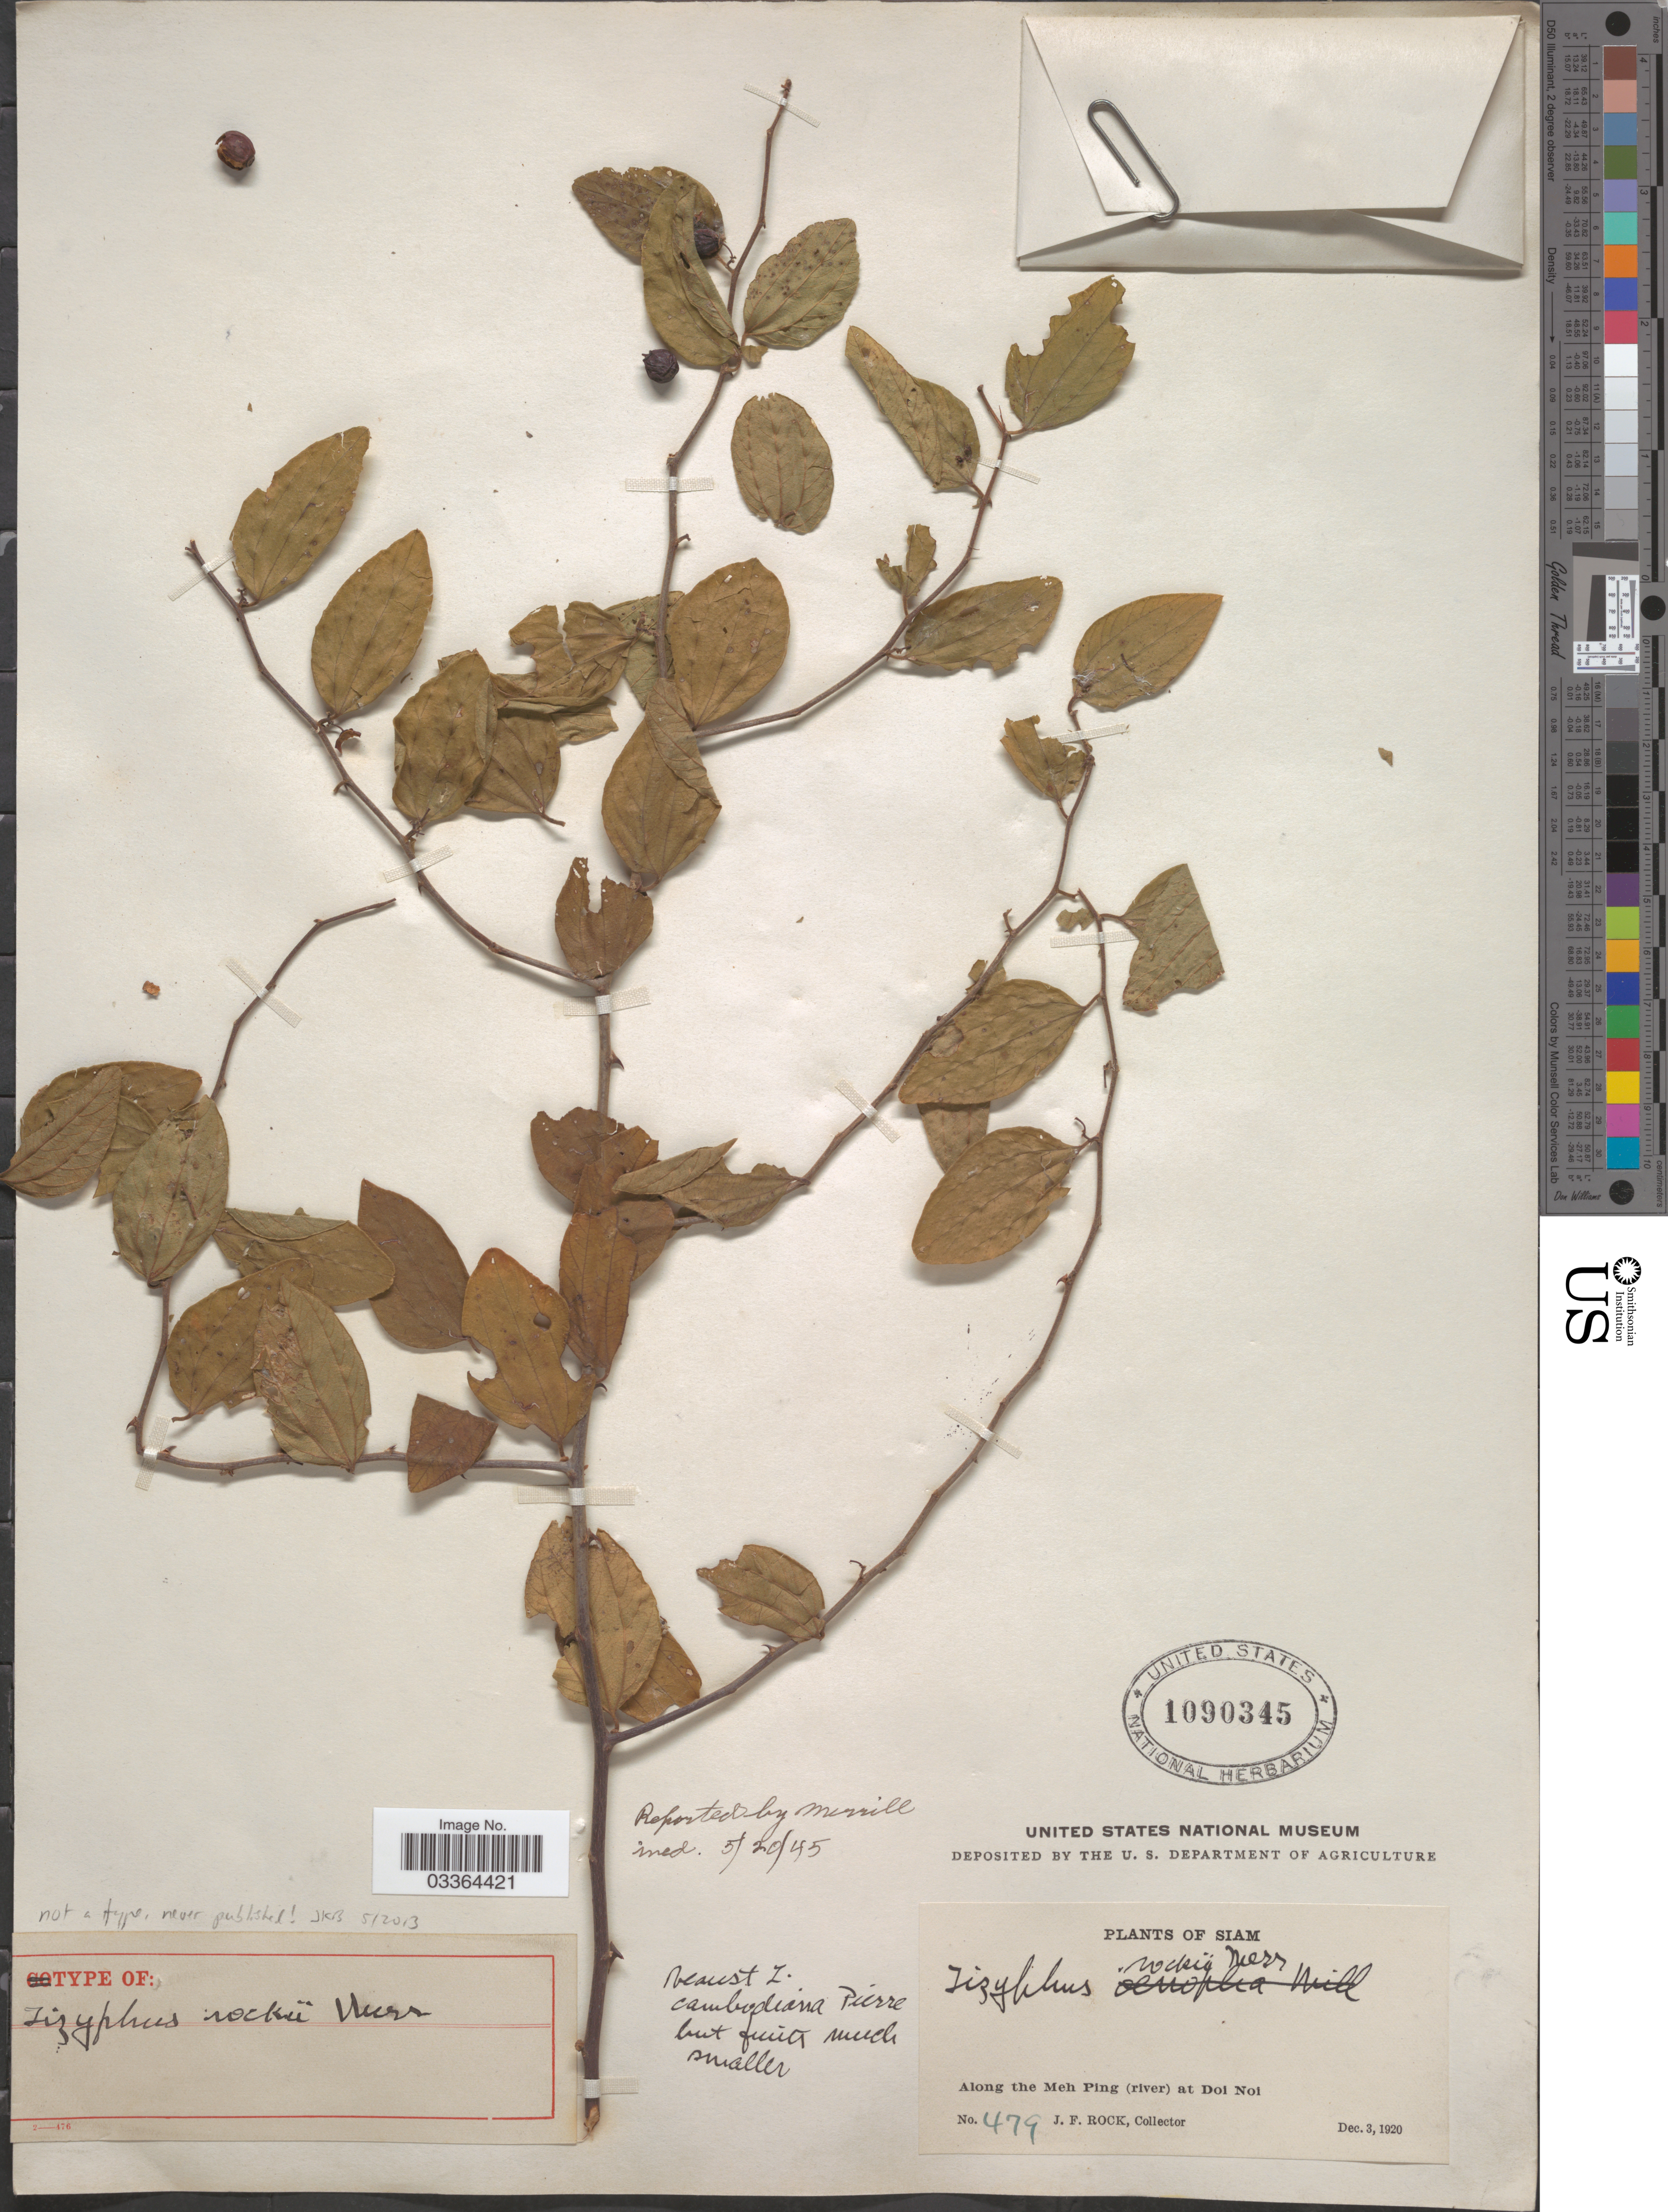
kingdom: Plantae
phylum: Tracheophyta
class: Magnoliopsida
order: Rosales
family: Rhamnaceae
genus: Ziziphus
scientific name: Ziziphus oenopolia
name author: (L.) Mill.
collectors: J. Rock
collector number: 479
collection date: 1920-12-03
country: Thailand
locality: Siam. Along the Meh Ping (river) at Doi Noi.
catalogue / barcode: US 1090345